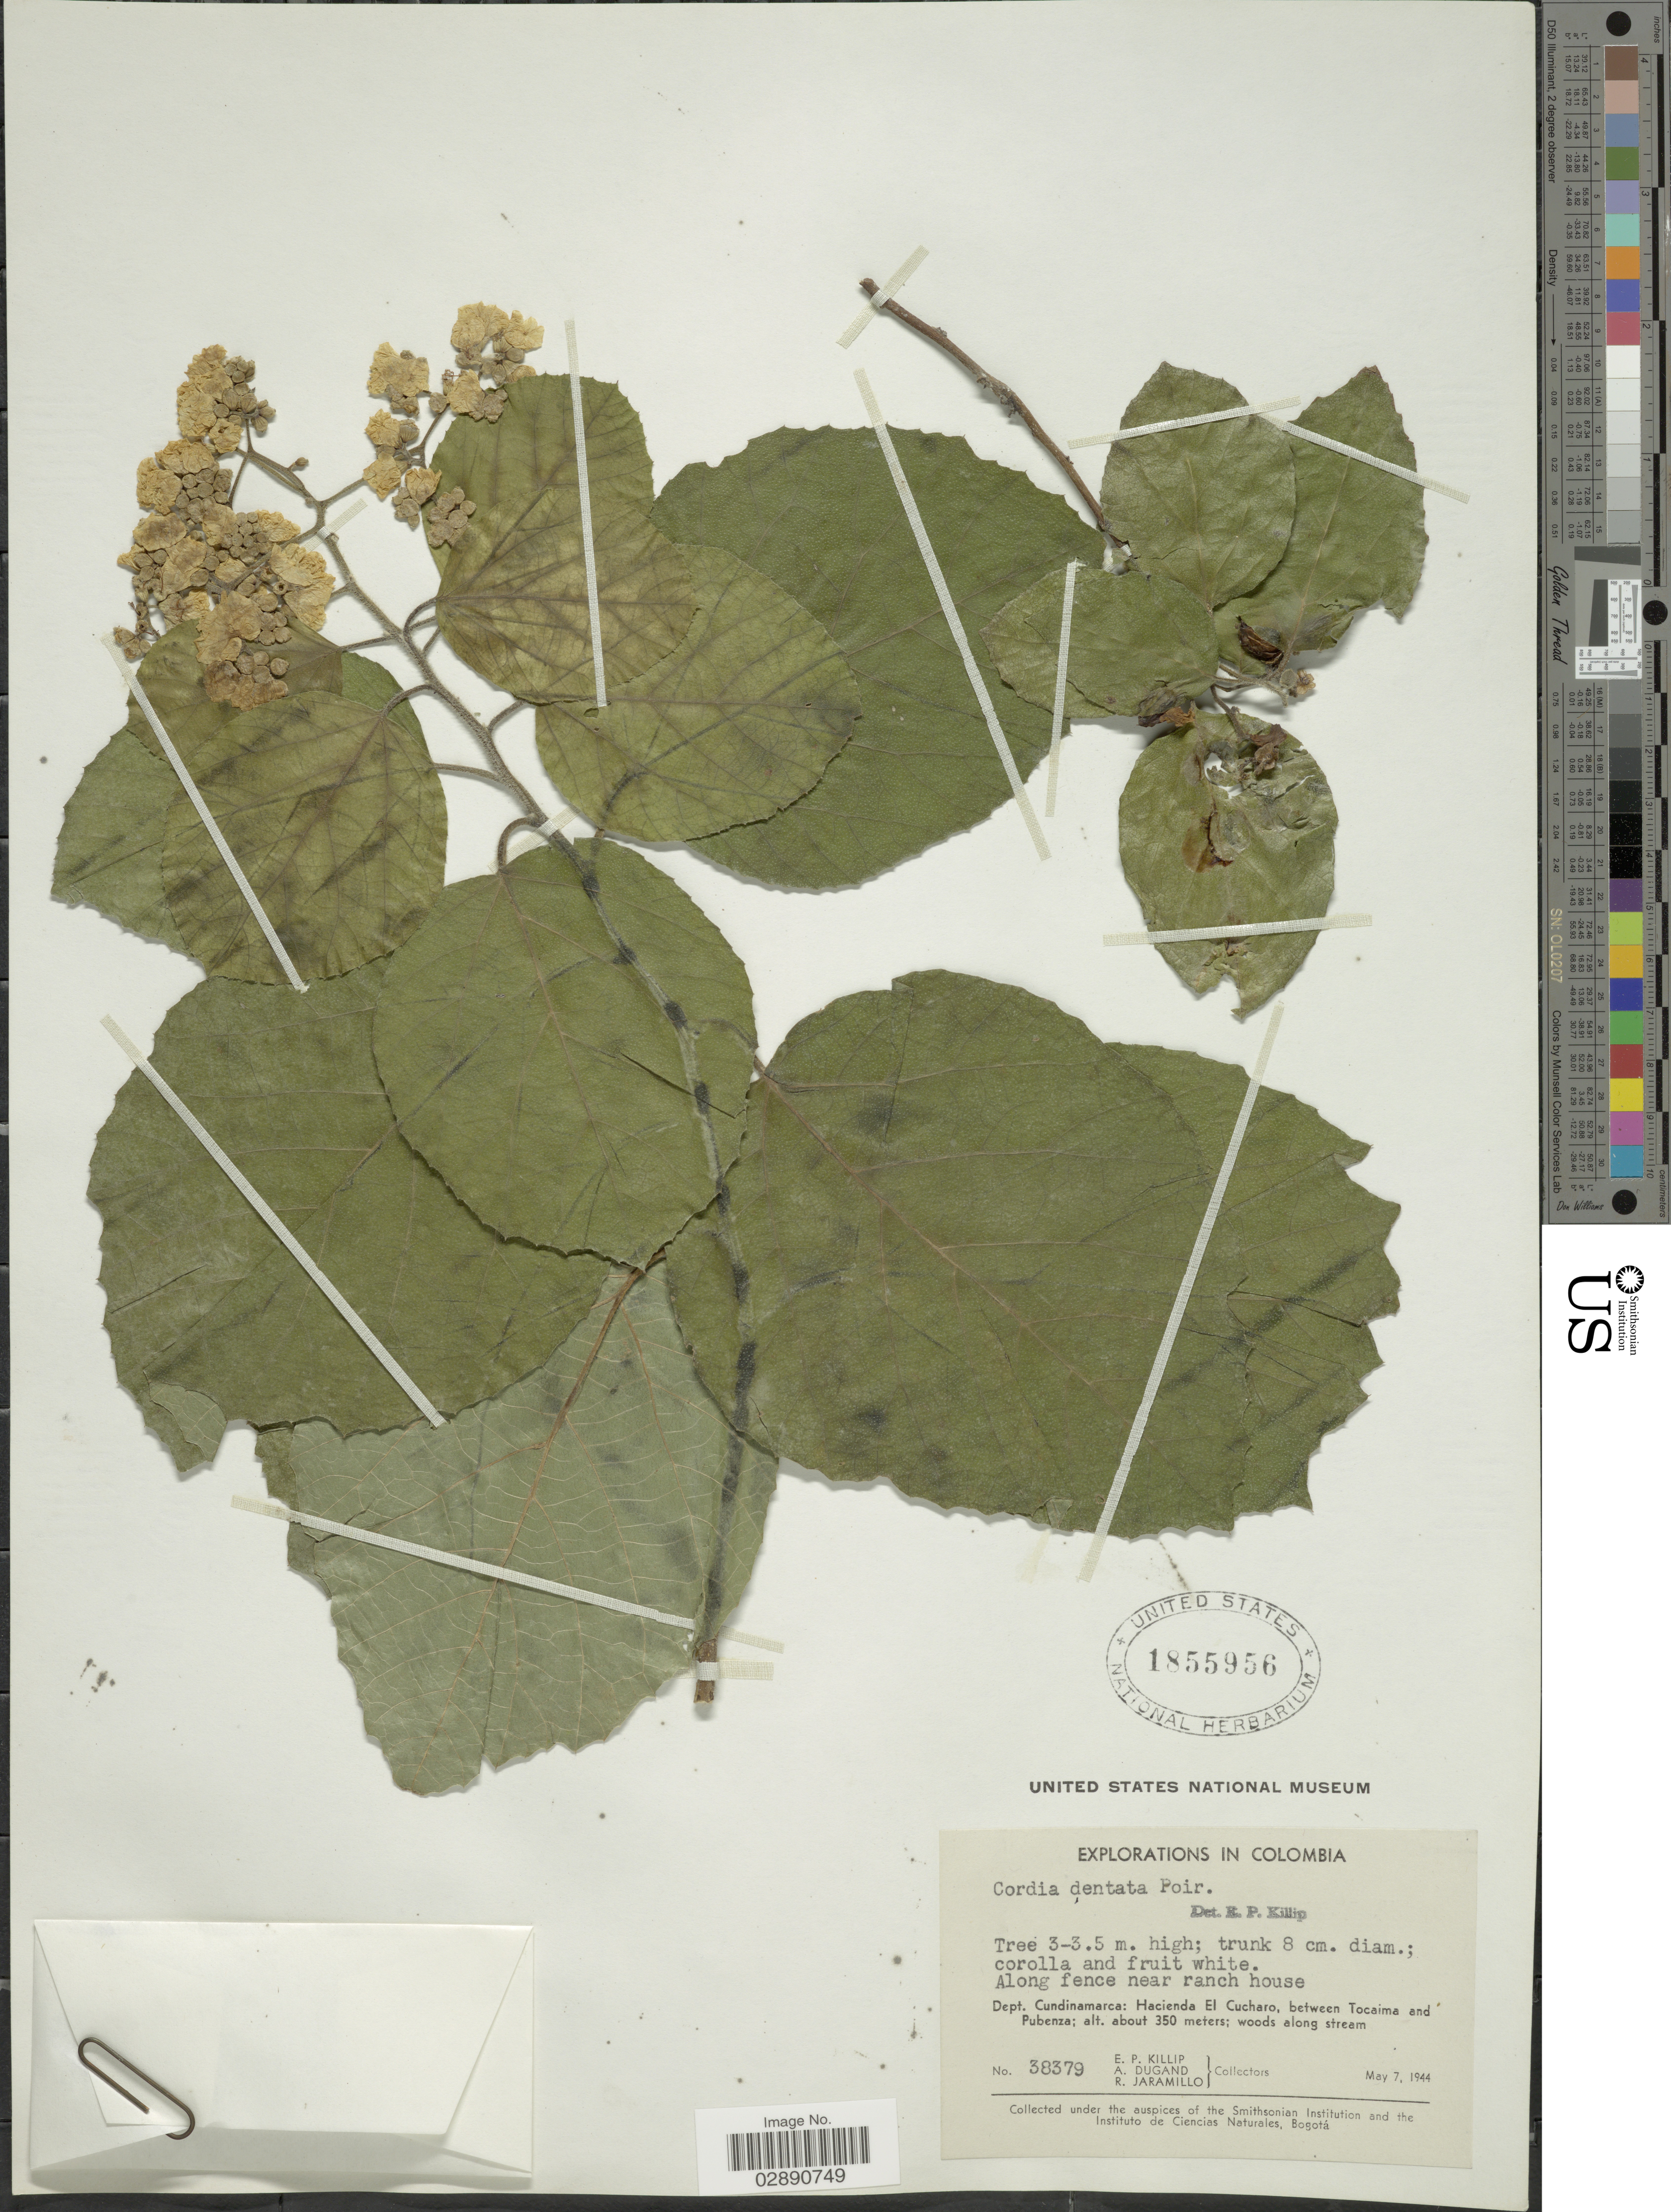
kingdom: Plantae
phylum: Tracheophyta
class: Magnoliopsida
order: Boraginales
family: Cordiaceae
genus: Cordia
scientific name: Cordia dentata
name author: Poir.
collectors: E. P. Killip, A. Dugand & R. Jaramillo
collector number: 38379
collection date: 1944-05-07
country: Colombia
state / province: Cundinamarca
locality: Dept. Cundinamarca: Hacienda El cucharo, between Tocaima and Pubenza.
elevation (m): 350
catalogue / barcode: US 1855956